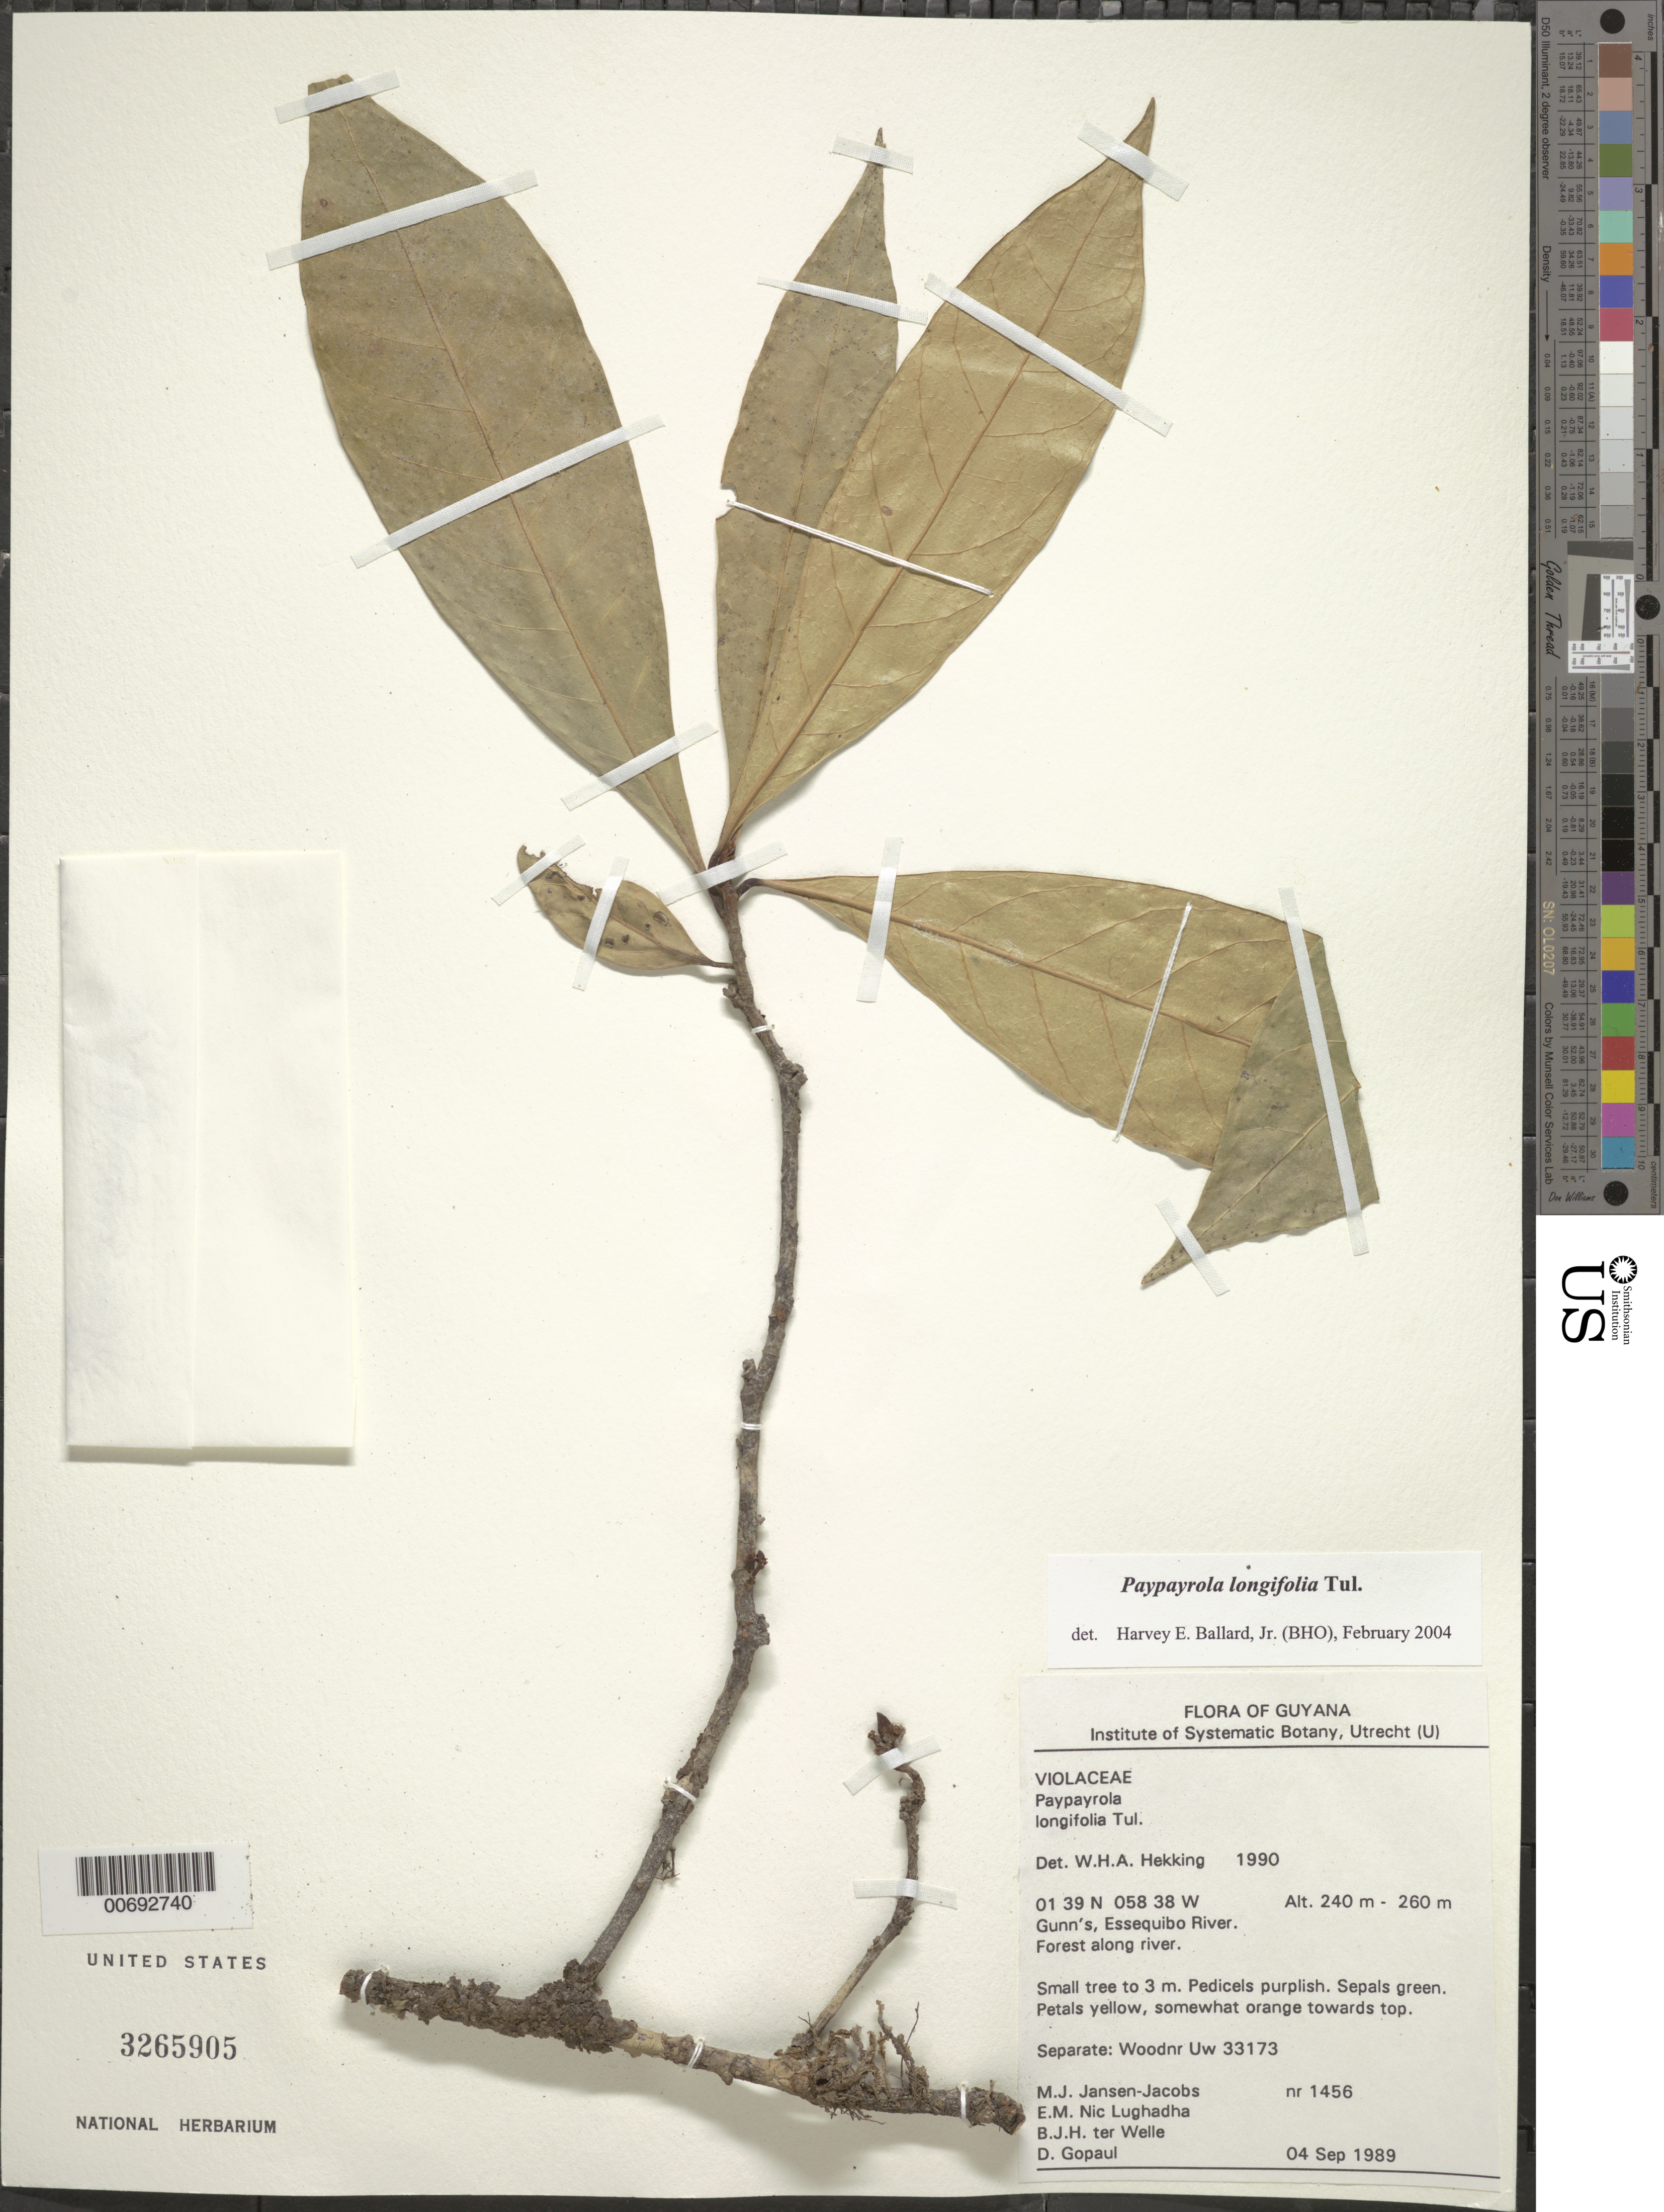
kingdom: Plantae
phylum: Tracheophyta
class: Magnoliopsida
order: Malpighiales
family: Violaceae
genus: Paypayrola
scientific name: Paypayrola longifolia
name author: Tul.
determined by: Ballard, Harvey E.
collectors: M. J. Jansen-Jacobs, E. Nic Lughadha, B. Welle & D. Gopaul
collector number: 1456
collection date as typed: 4-Sep-89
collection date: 1989-09-04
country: Guyana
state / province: U. Takutu-U. Essequibo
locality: Gunn's, Essequibo River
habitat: Forest along river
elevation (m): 240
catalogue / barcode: US 3265905